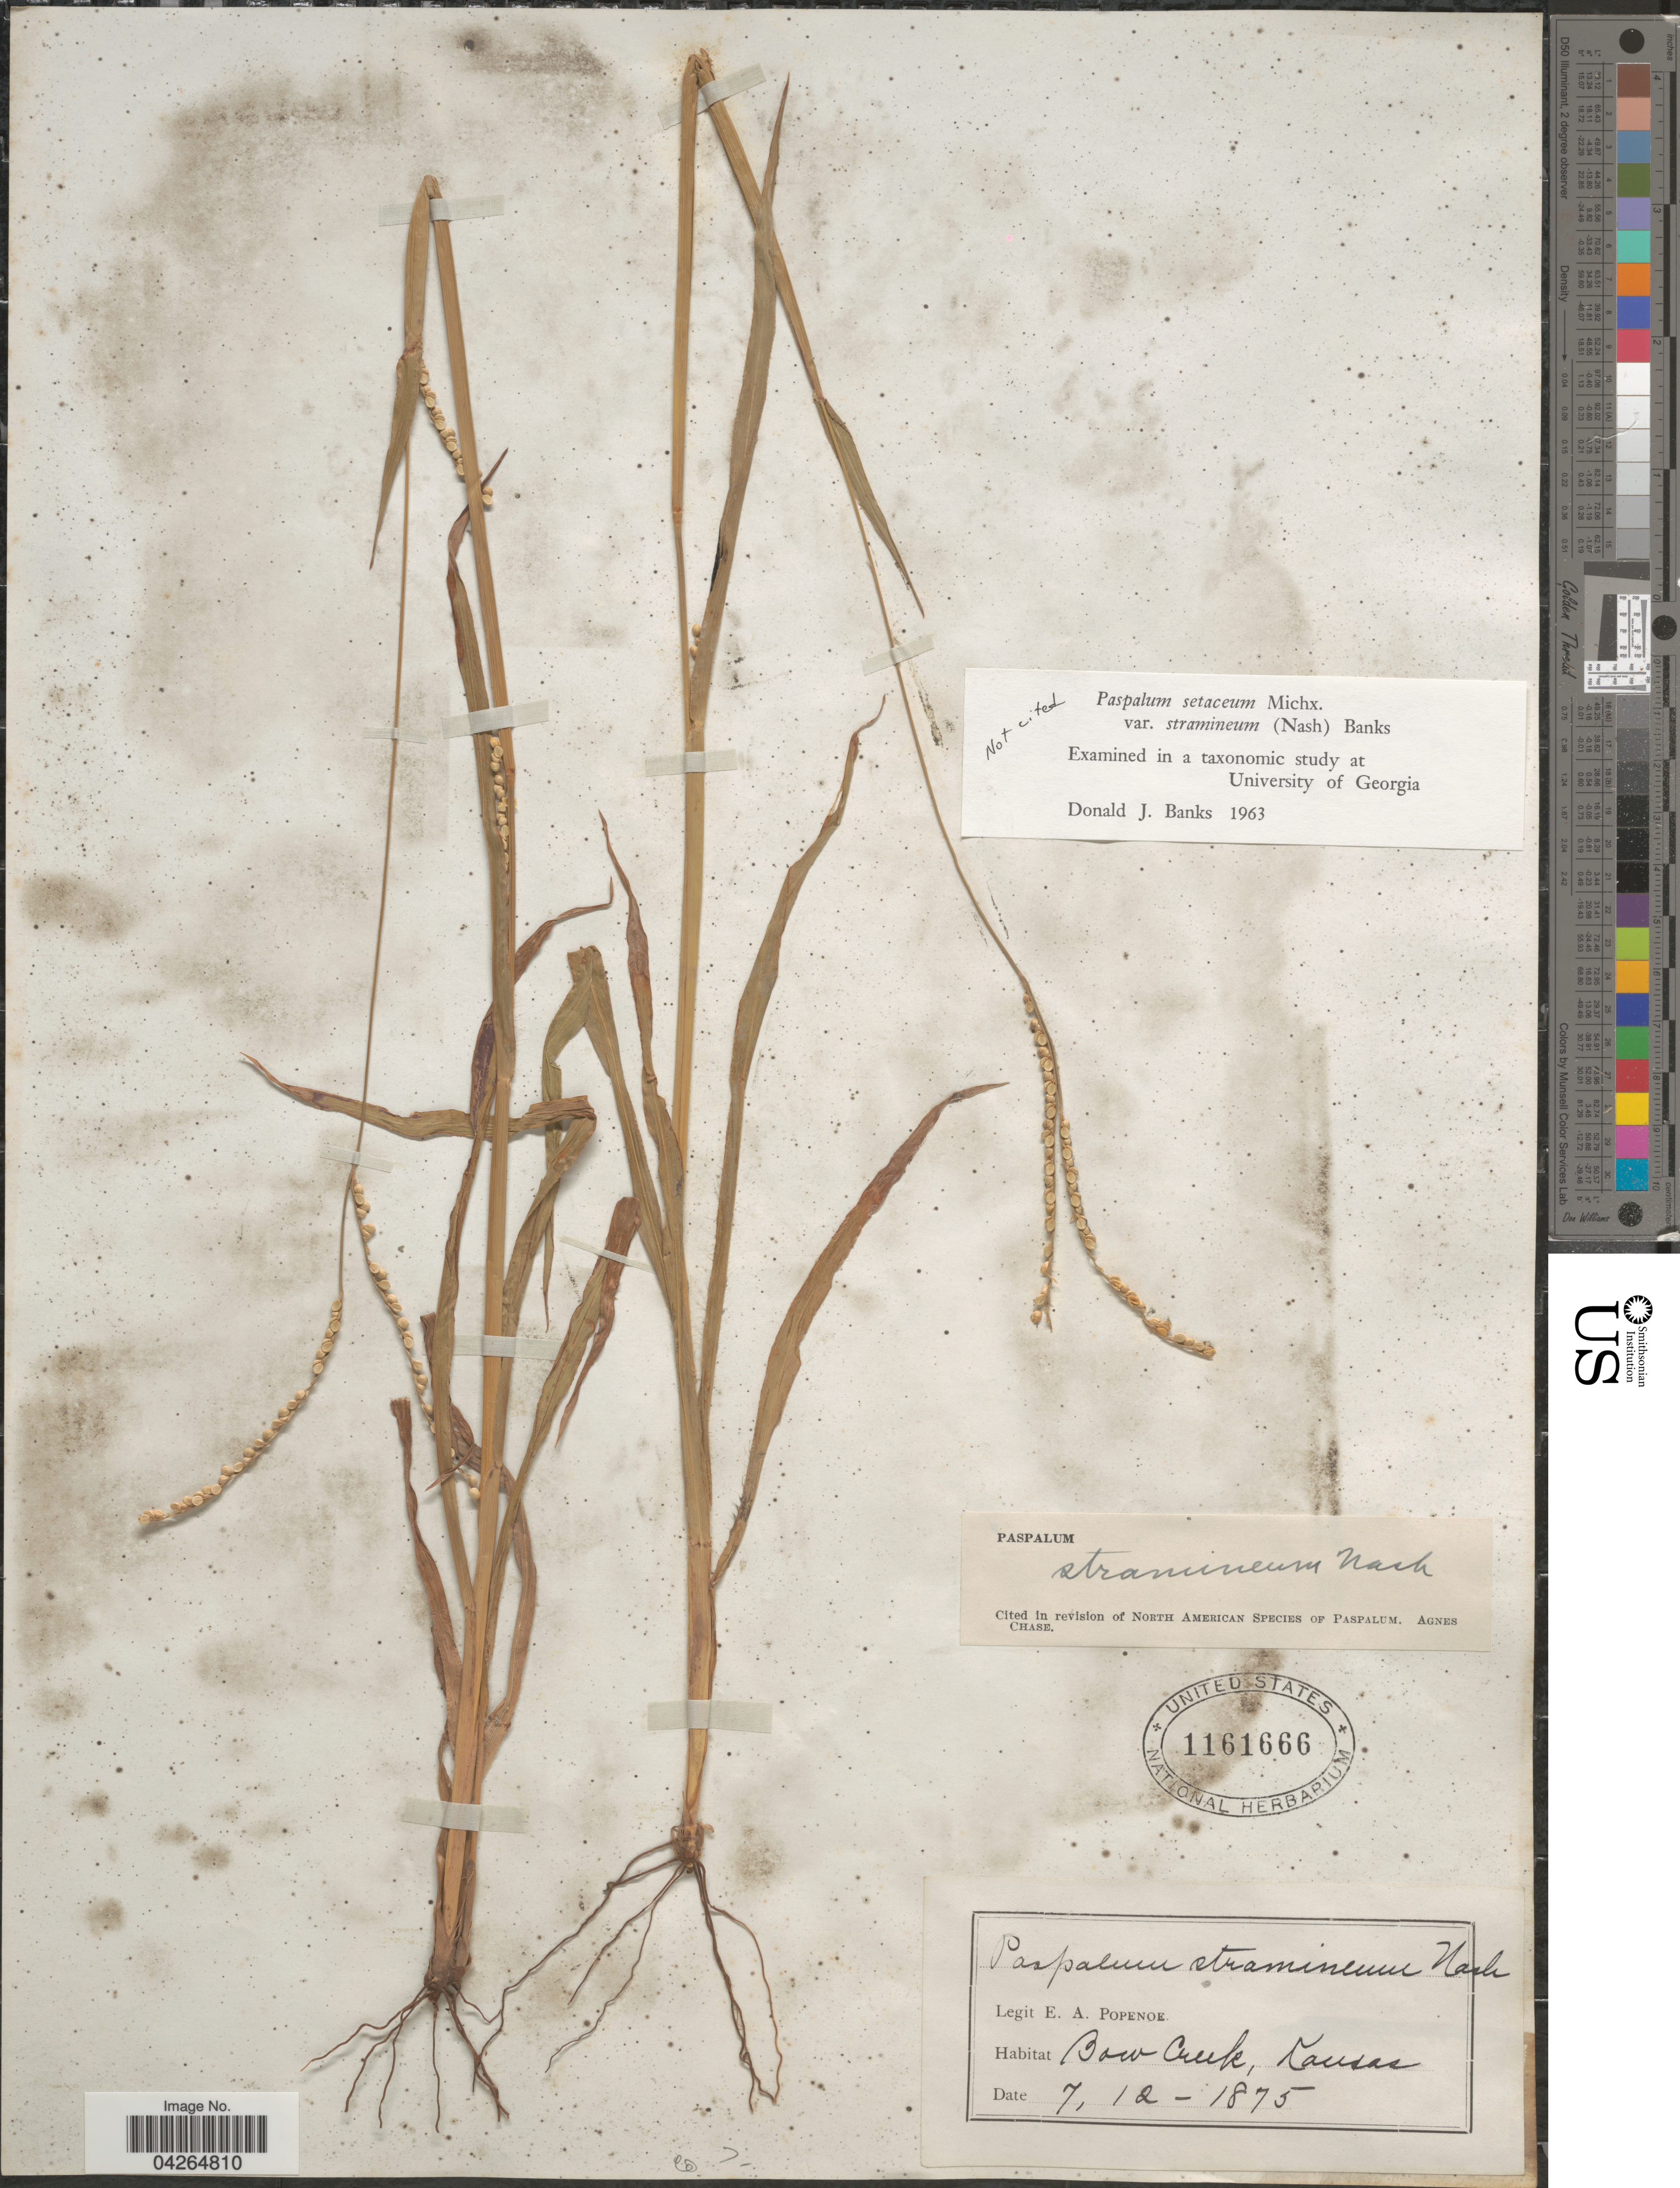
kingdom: Plantae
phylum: Tracheophyta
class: Liliopsida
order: Poales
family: Poaceae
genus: Paspalum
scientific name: Paspalum setaceum var. stramineum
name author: (Nash) D.J. Banks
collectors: E. A. Popenoe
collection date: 1875-07-12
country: United States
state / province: Kansas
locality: Bow Creek.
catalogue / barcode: US 1161666